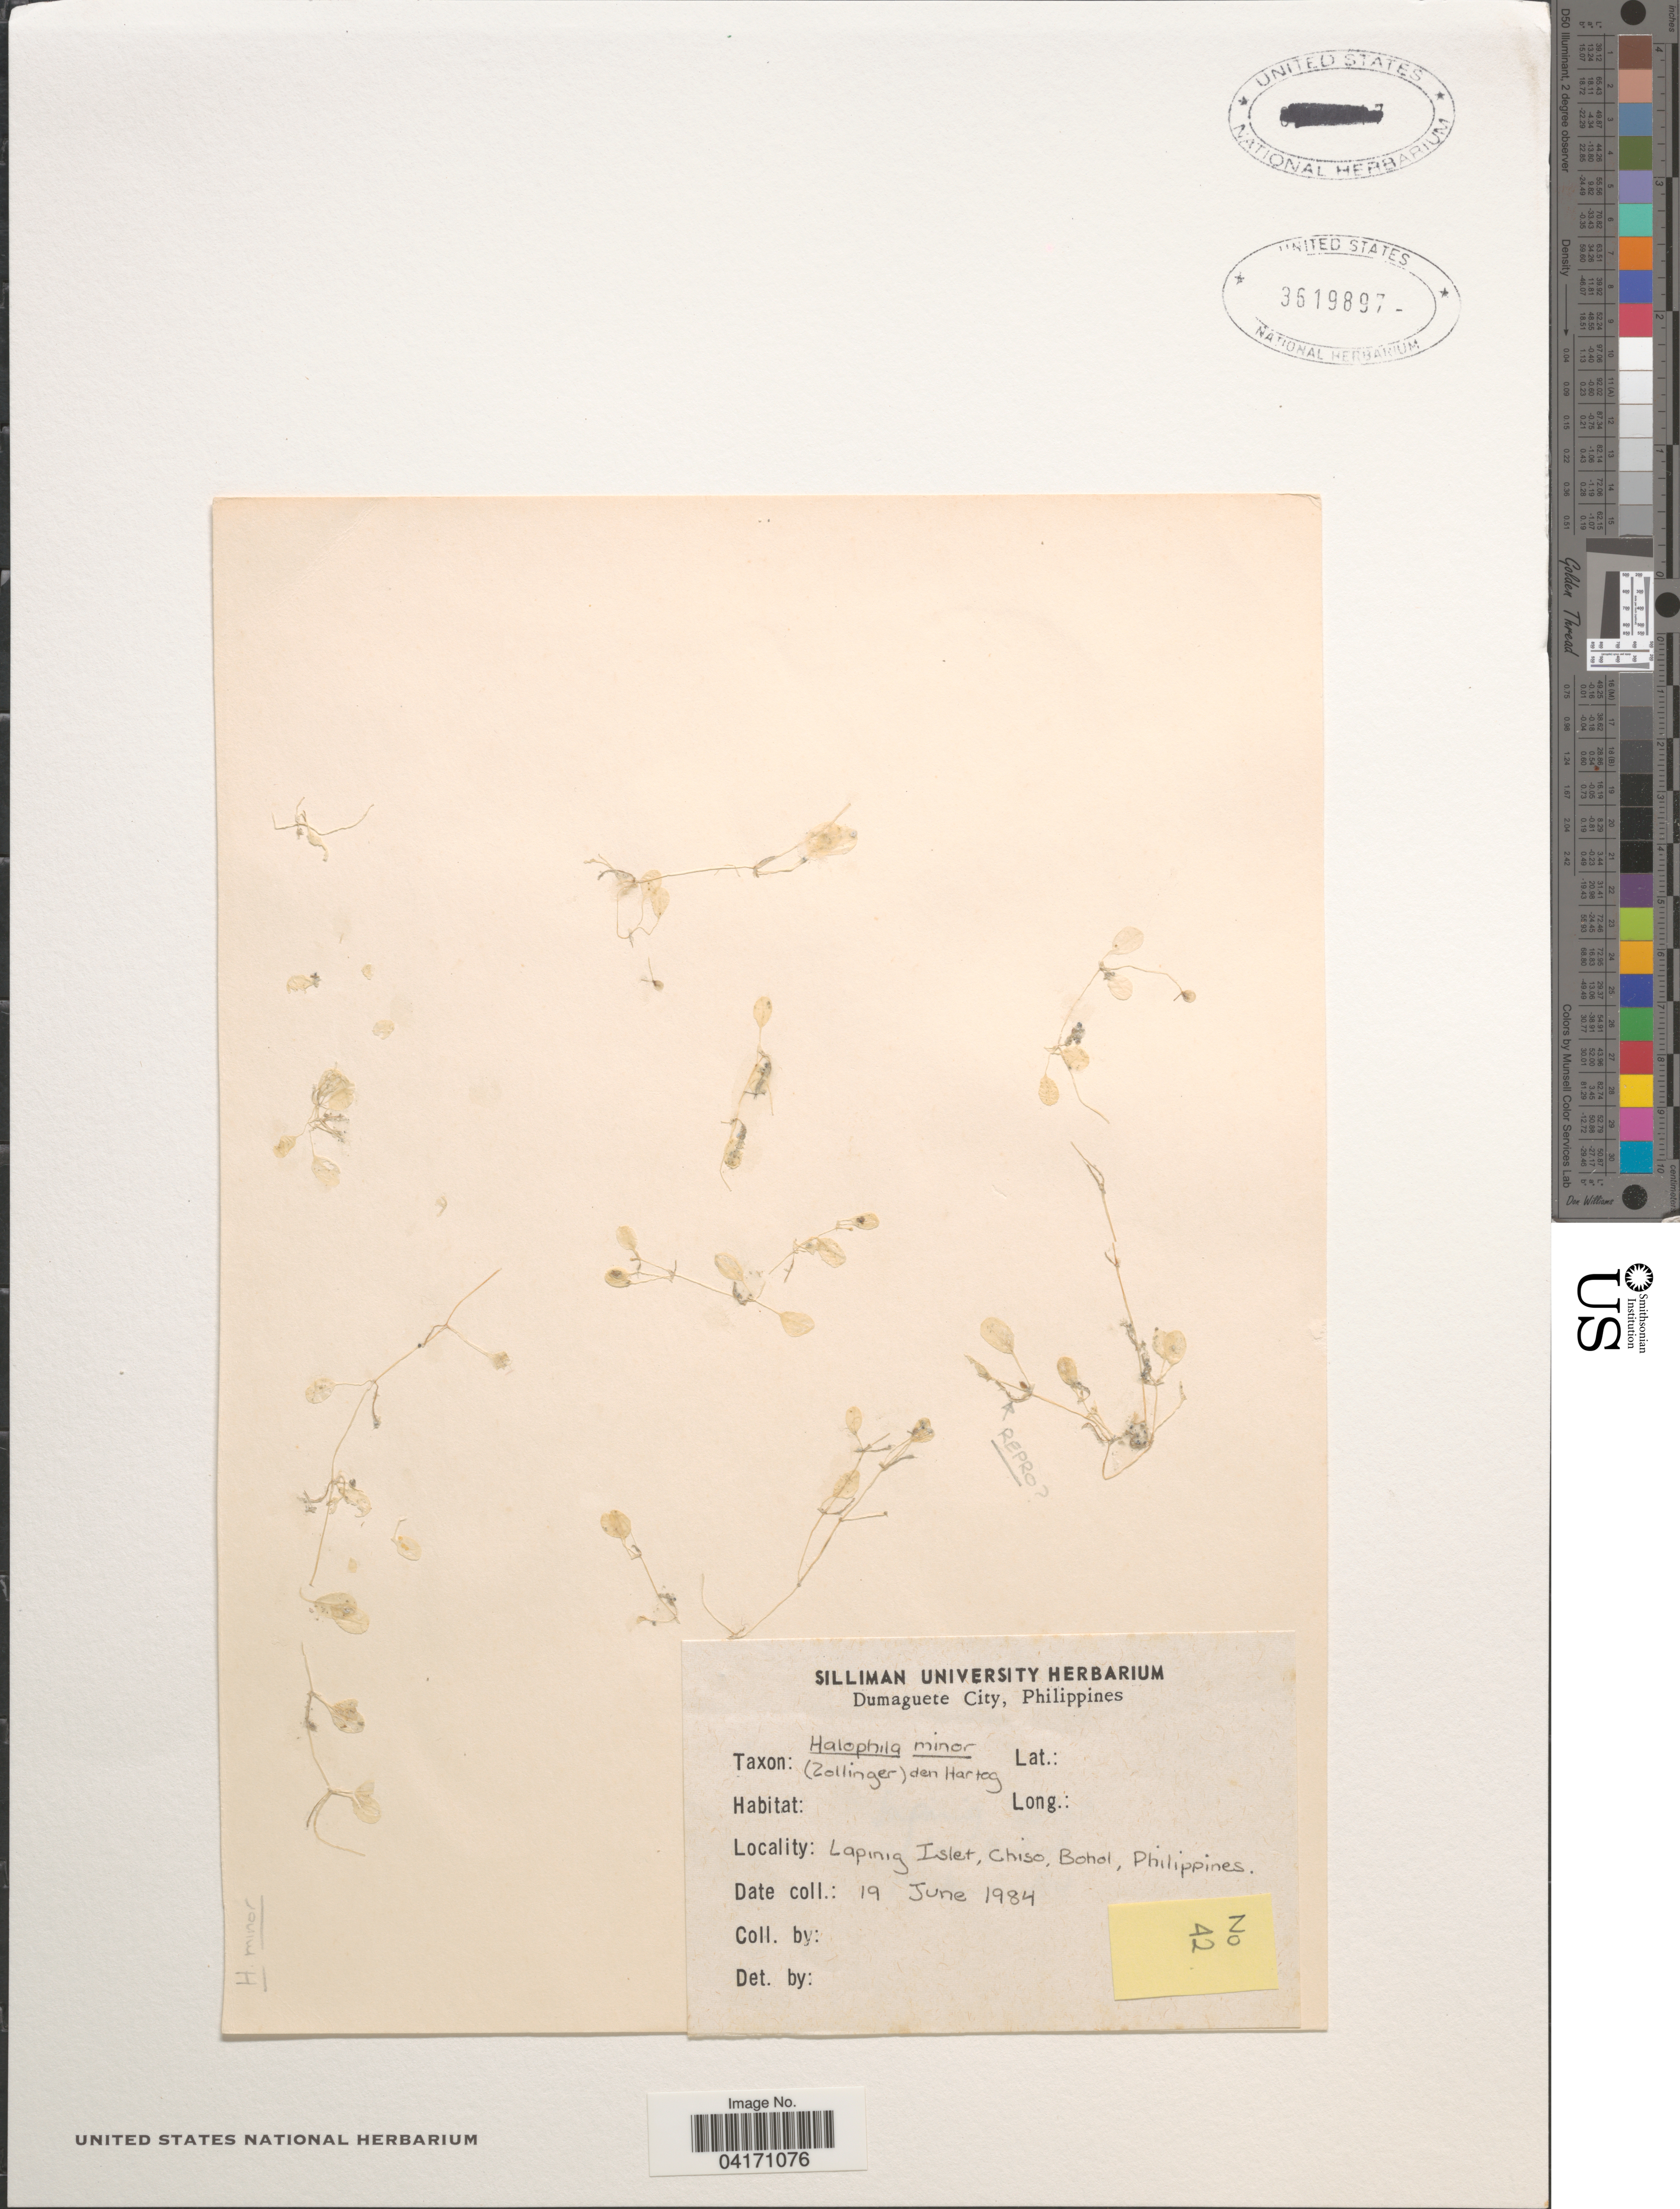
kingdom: Plantae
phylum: Tracheophyta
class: Liliopsida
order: Alismatales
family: Hydrocharitaceae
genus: Halophila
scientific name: Halophila minor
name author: (Zoll.) Hartog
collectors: Ex herb. Silliman University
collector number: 42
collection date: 1984-06-19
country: Philippines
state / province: Central Visayas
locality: Lapinig Islet, Chiso, Bohol.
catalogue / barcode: US 3619897